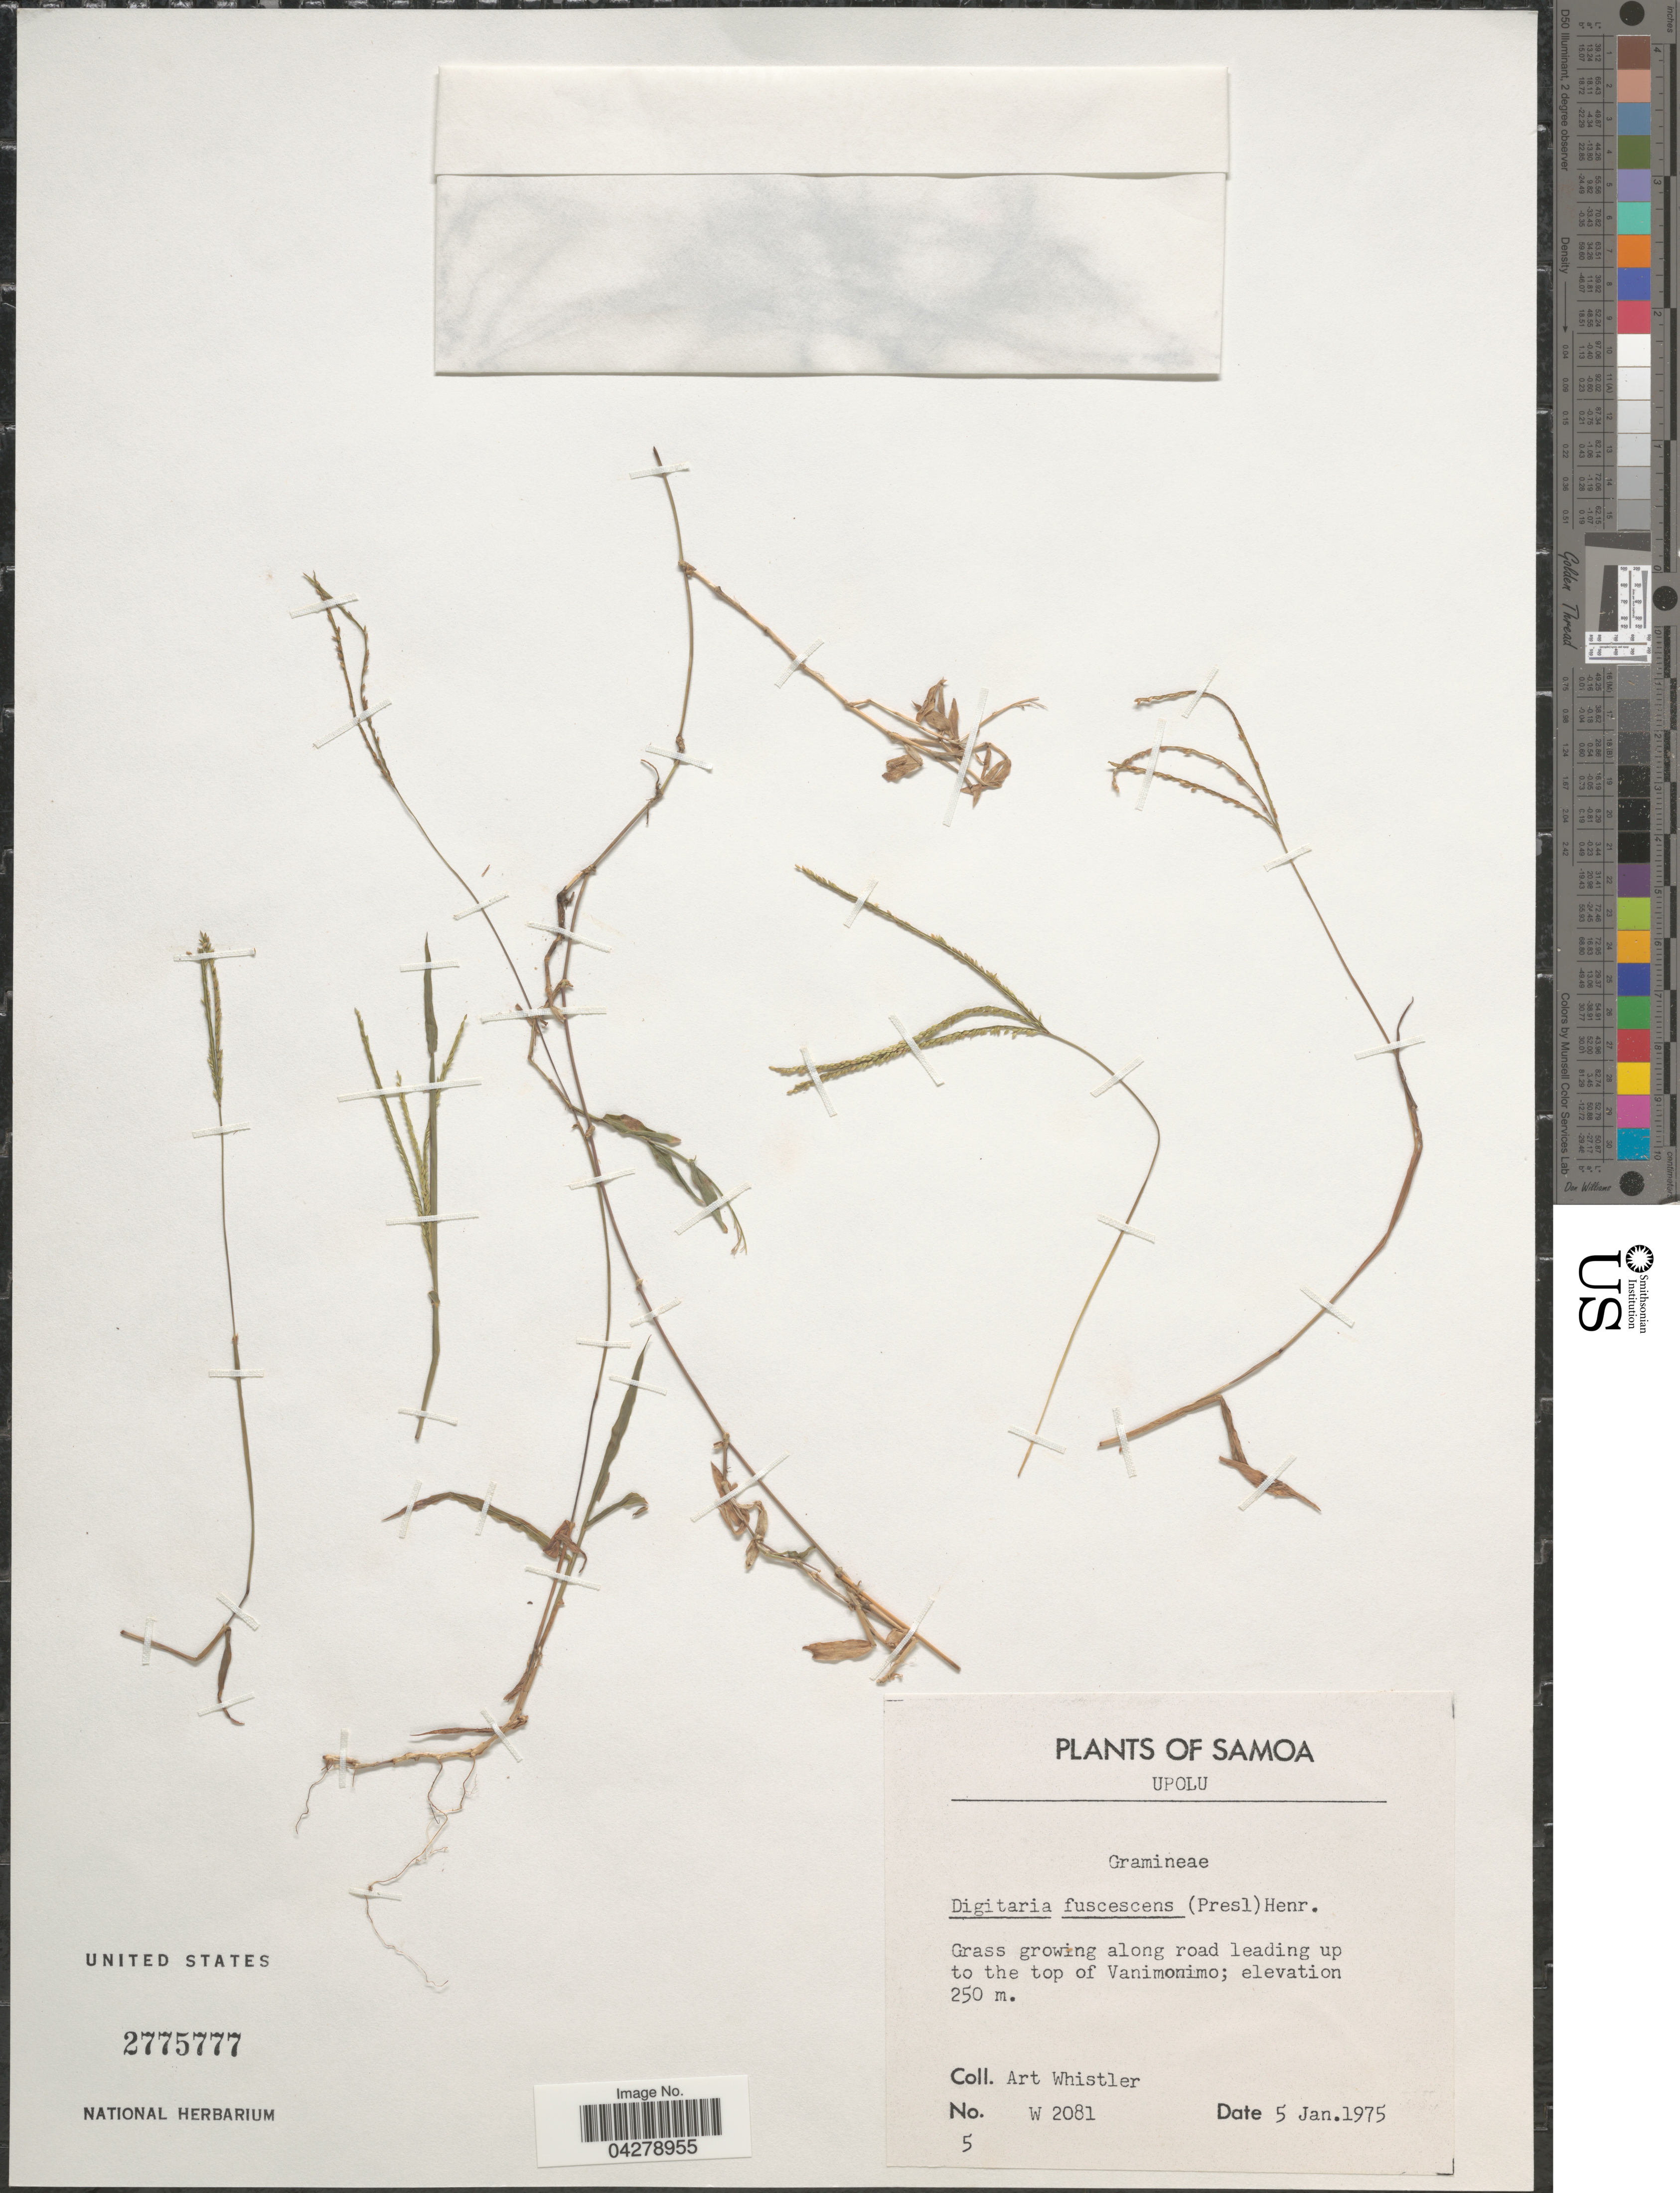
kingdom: Plantae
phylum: Tracheophyta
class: Liliopsida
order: Poales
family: Poaceae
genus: Digitaria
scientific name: Digitaria fuscescens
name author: (J. Presl) Henr.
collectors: A. Whistler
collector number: W2081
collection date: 1975-01-05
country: Samoa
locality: Samoa. Upolu. Grass growing along road leading up to the top of Vanimonimo.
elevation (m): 250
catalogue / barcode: US 2775777